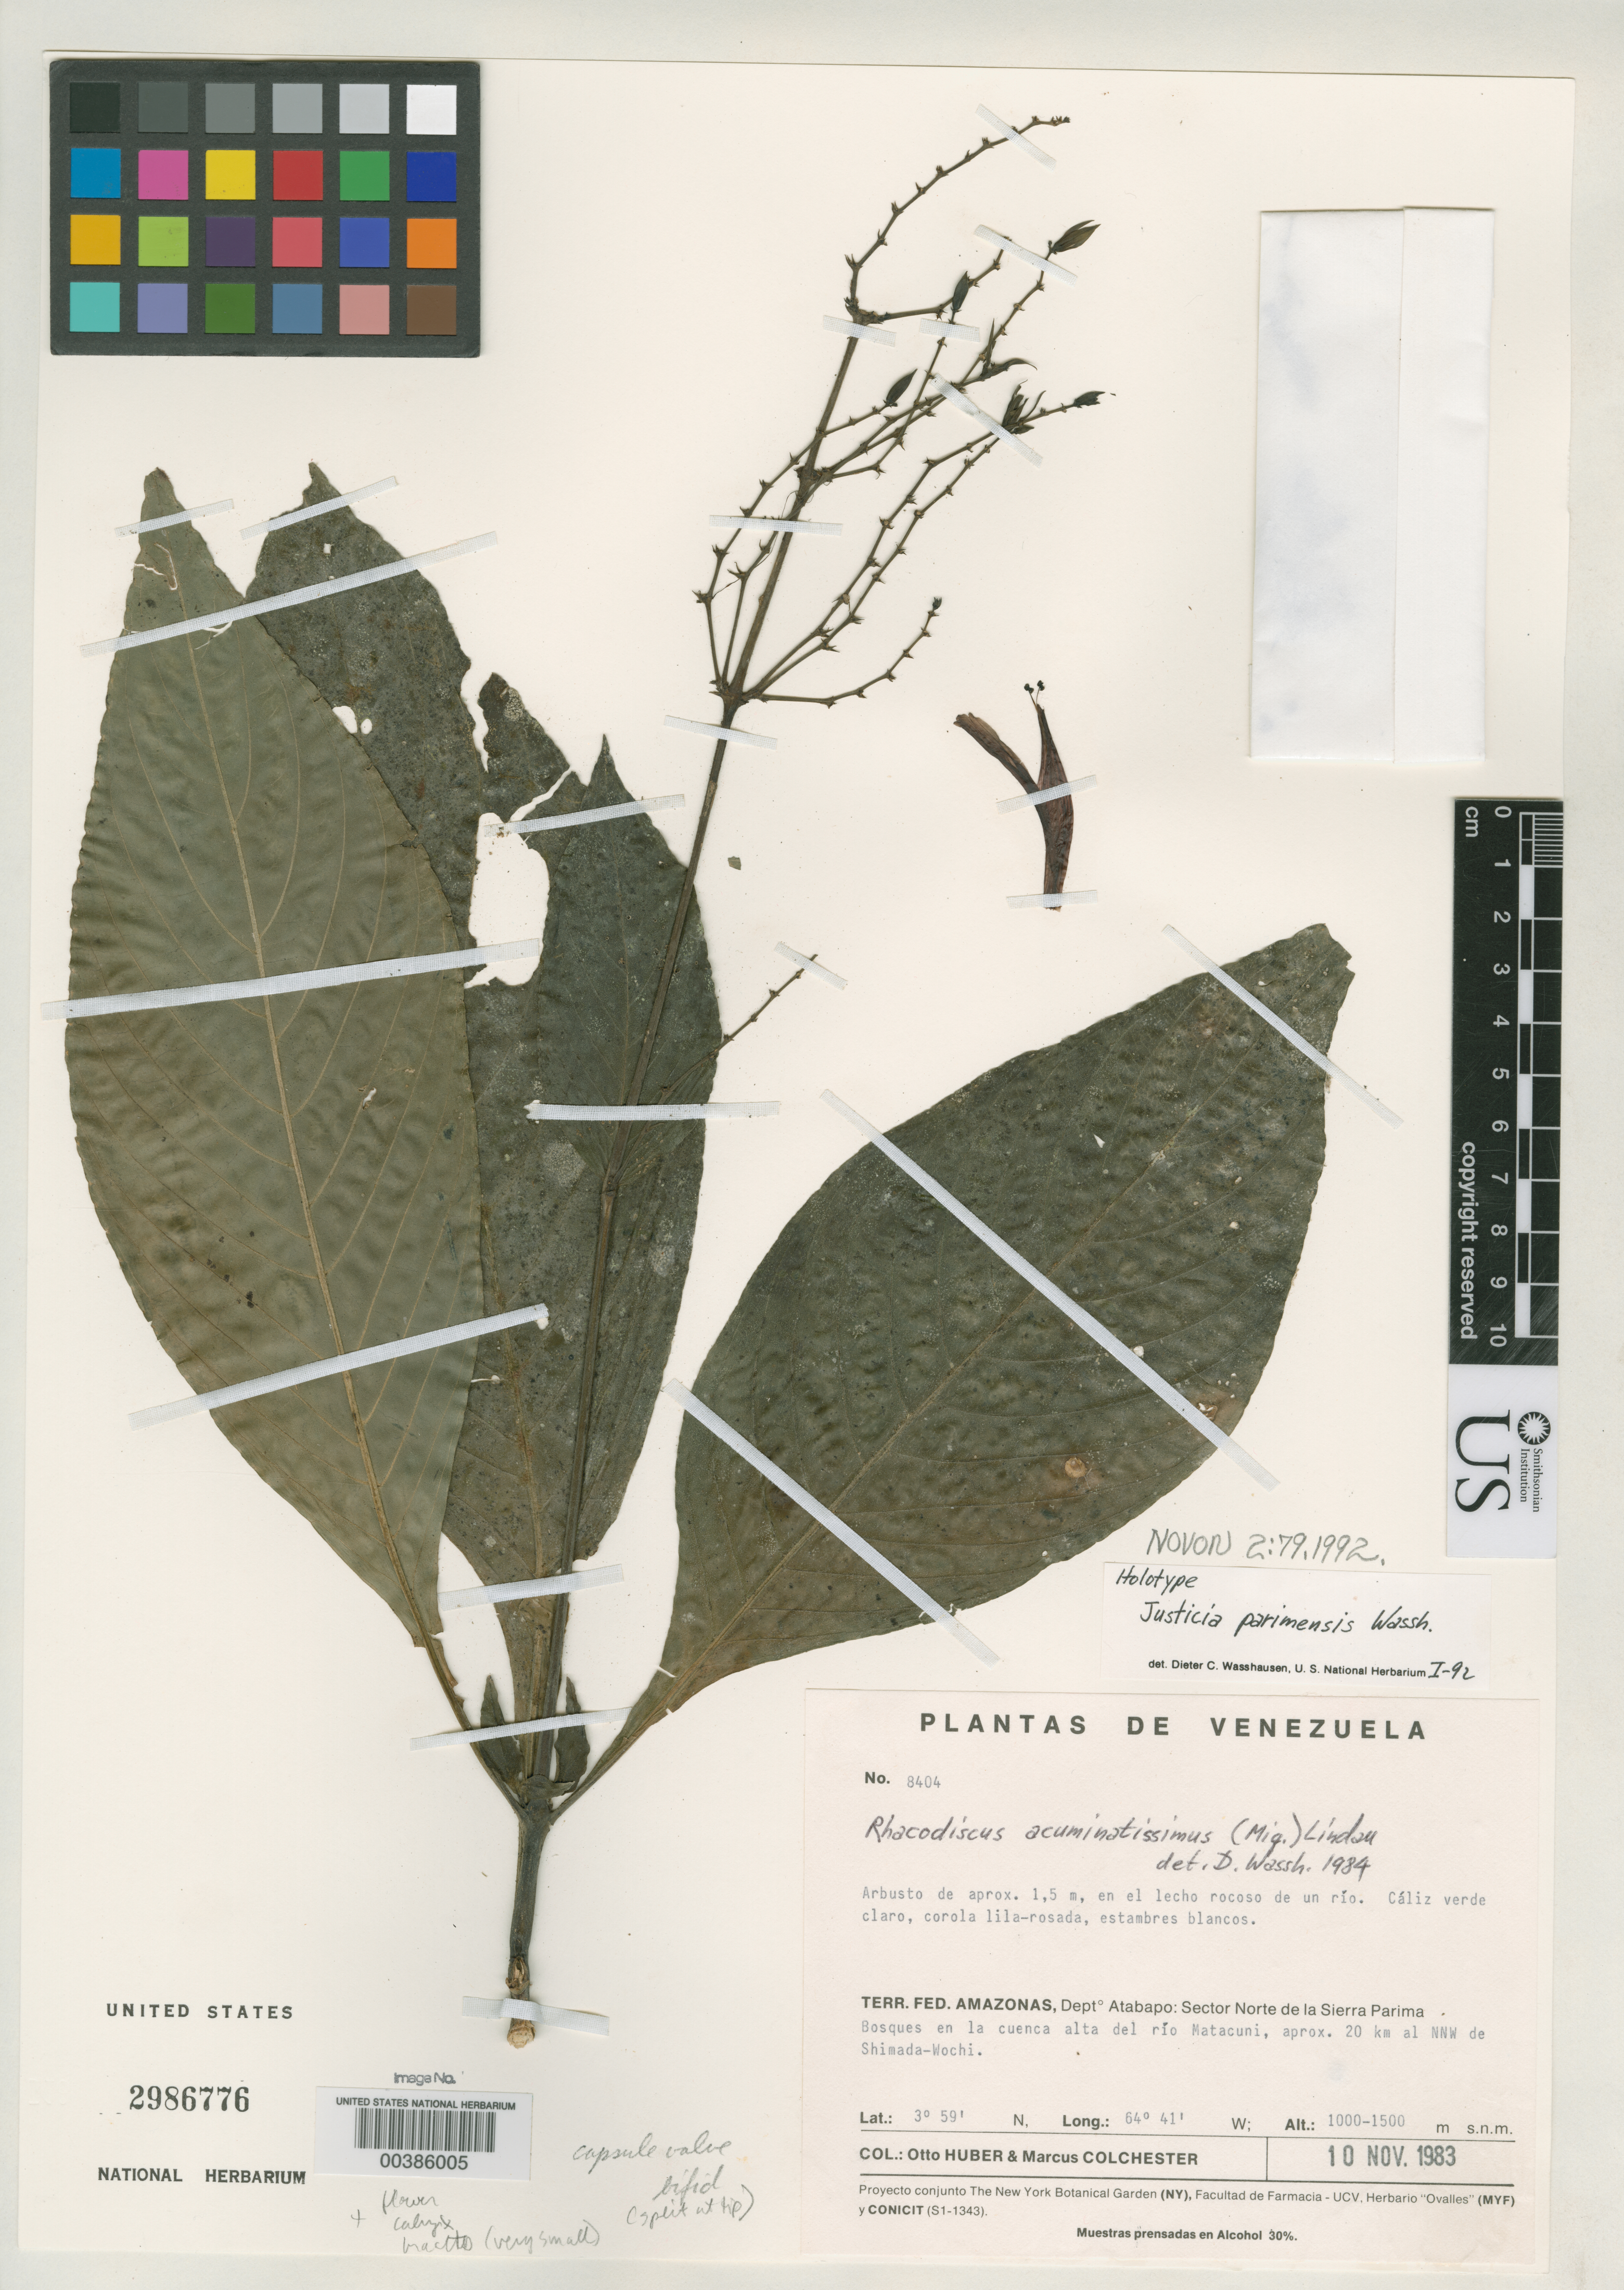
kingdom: Plantae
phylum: Tracheophyta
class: Magnoliopsida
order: Lamiales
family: Acanthaceae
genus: Justicia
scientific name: Justicia parimensis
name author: Wassh.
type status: Holotype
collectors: O. Huber & M. Colchester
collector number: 8404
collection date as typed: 10 Nov 1983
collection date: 1983-11-10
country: Venezuela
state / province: Amazonas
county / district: Atabapo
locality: Sector Norte de La Sierra Parima, bosques en La Cuenca del Rio Matacuni, ca. 20 km al NNW de Shimada-wochi.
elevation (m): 1000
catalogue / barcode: US 2986776